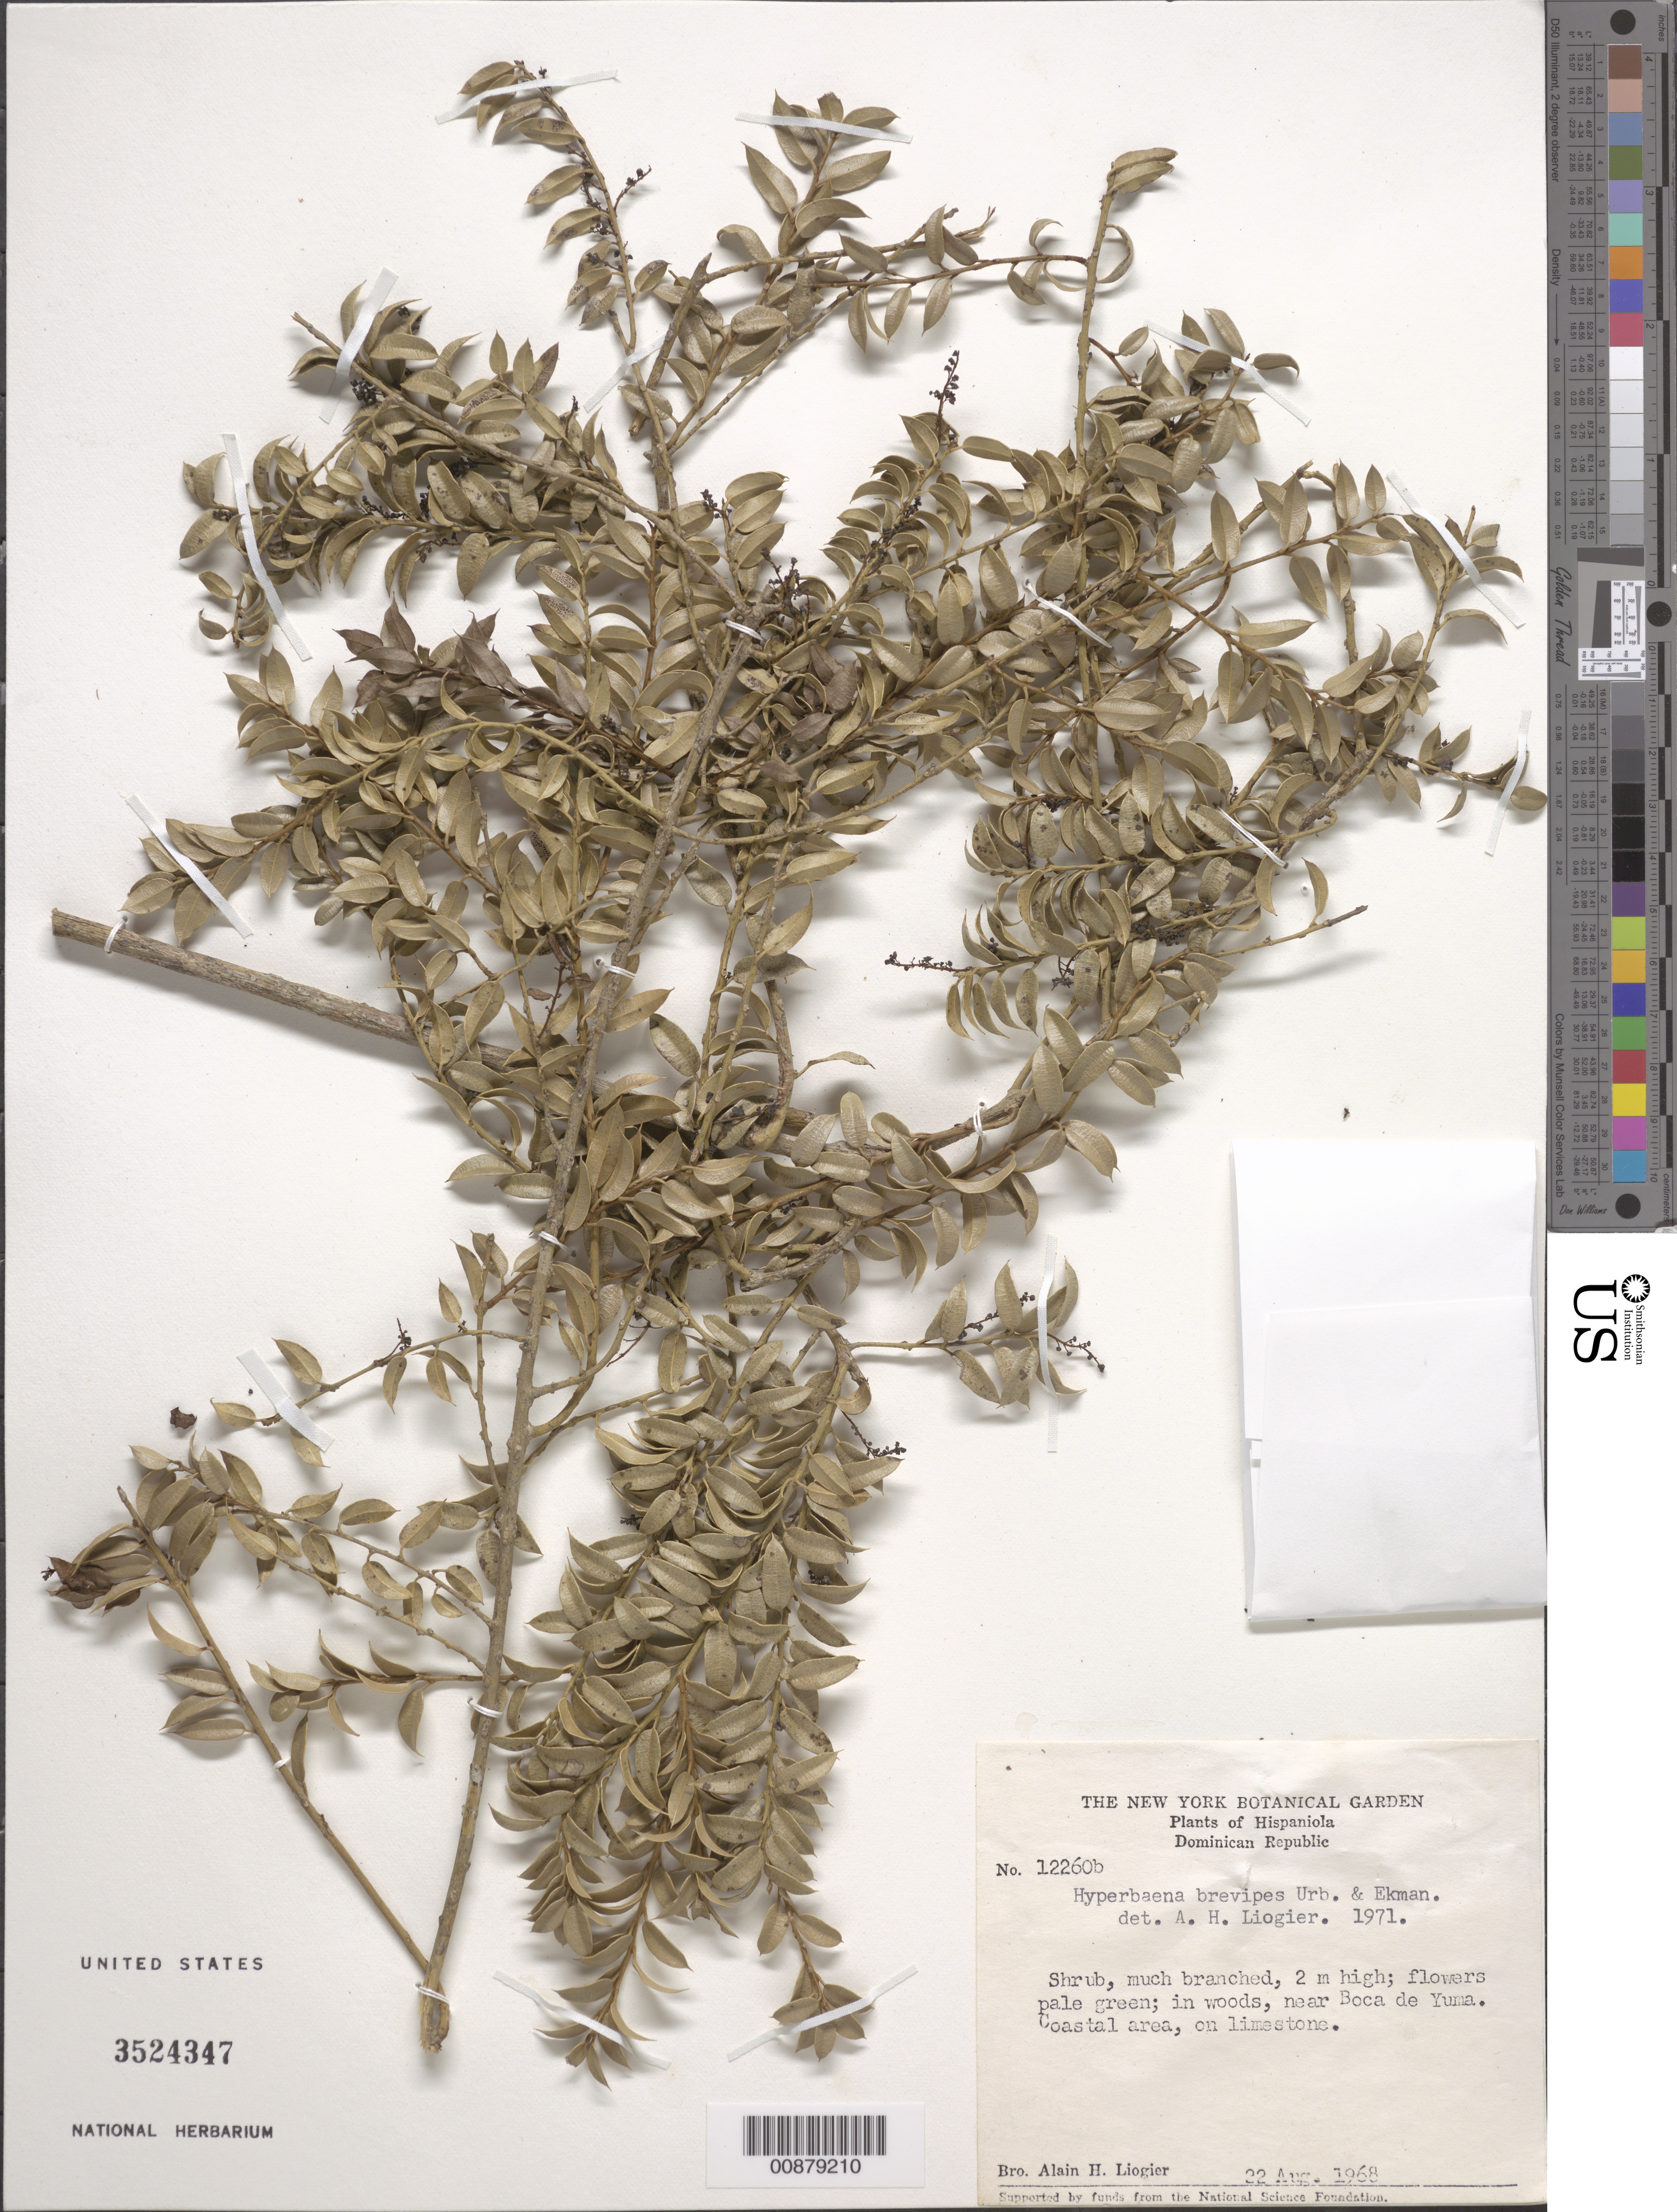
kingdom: Plantae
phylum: Tracheophyta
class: Magnoliopsida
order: Ranunculales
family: Menispermaceae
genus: Hyperbaena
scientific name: Hyperbaena brevipes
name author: Urb. & Ekman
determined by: Liogier, Alain H.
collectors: A. H. Liogier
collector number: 12260b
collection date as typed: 22 Aug 1968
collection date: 1968-08-22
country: Dominican Republic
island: Hispaniola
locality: Near Boca deYuma.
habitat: Coastal area in woods on limestone.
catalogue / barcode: US 3524347